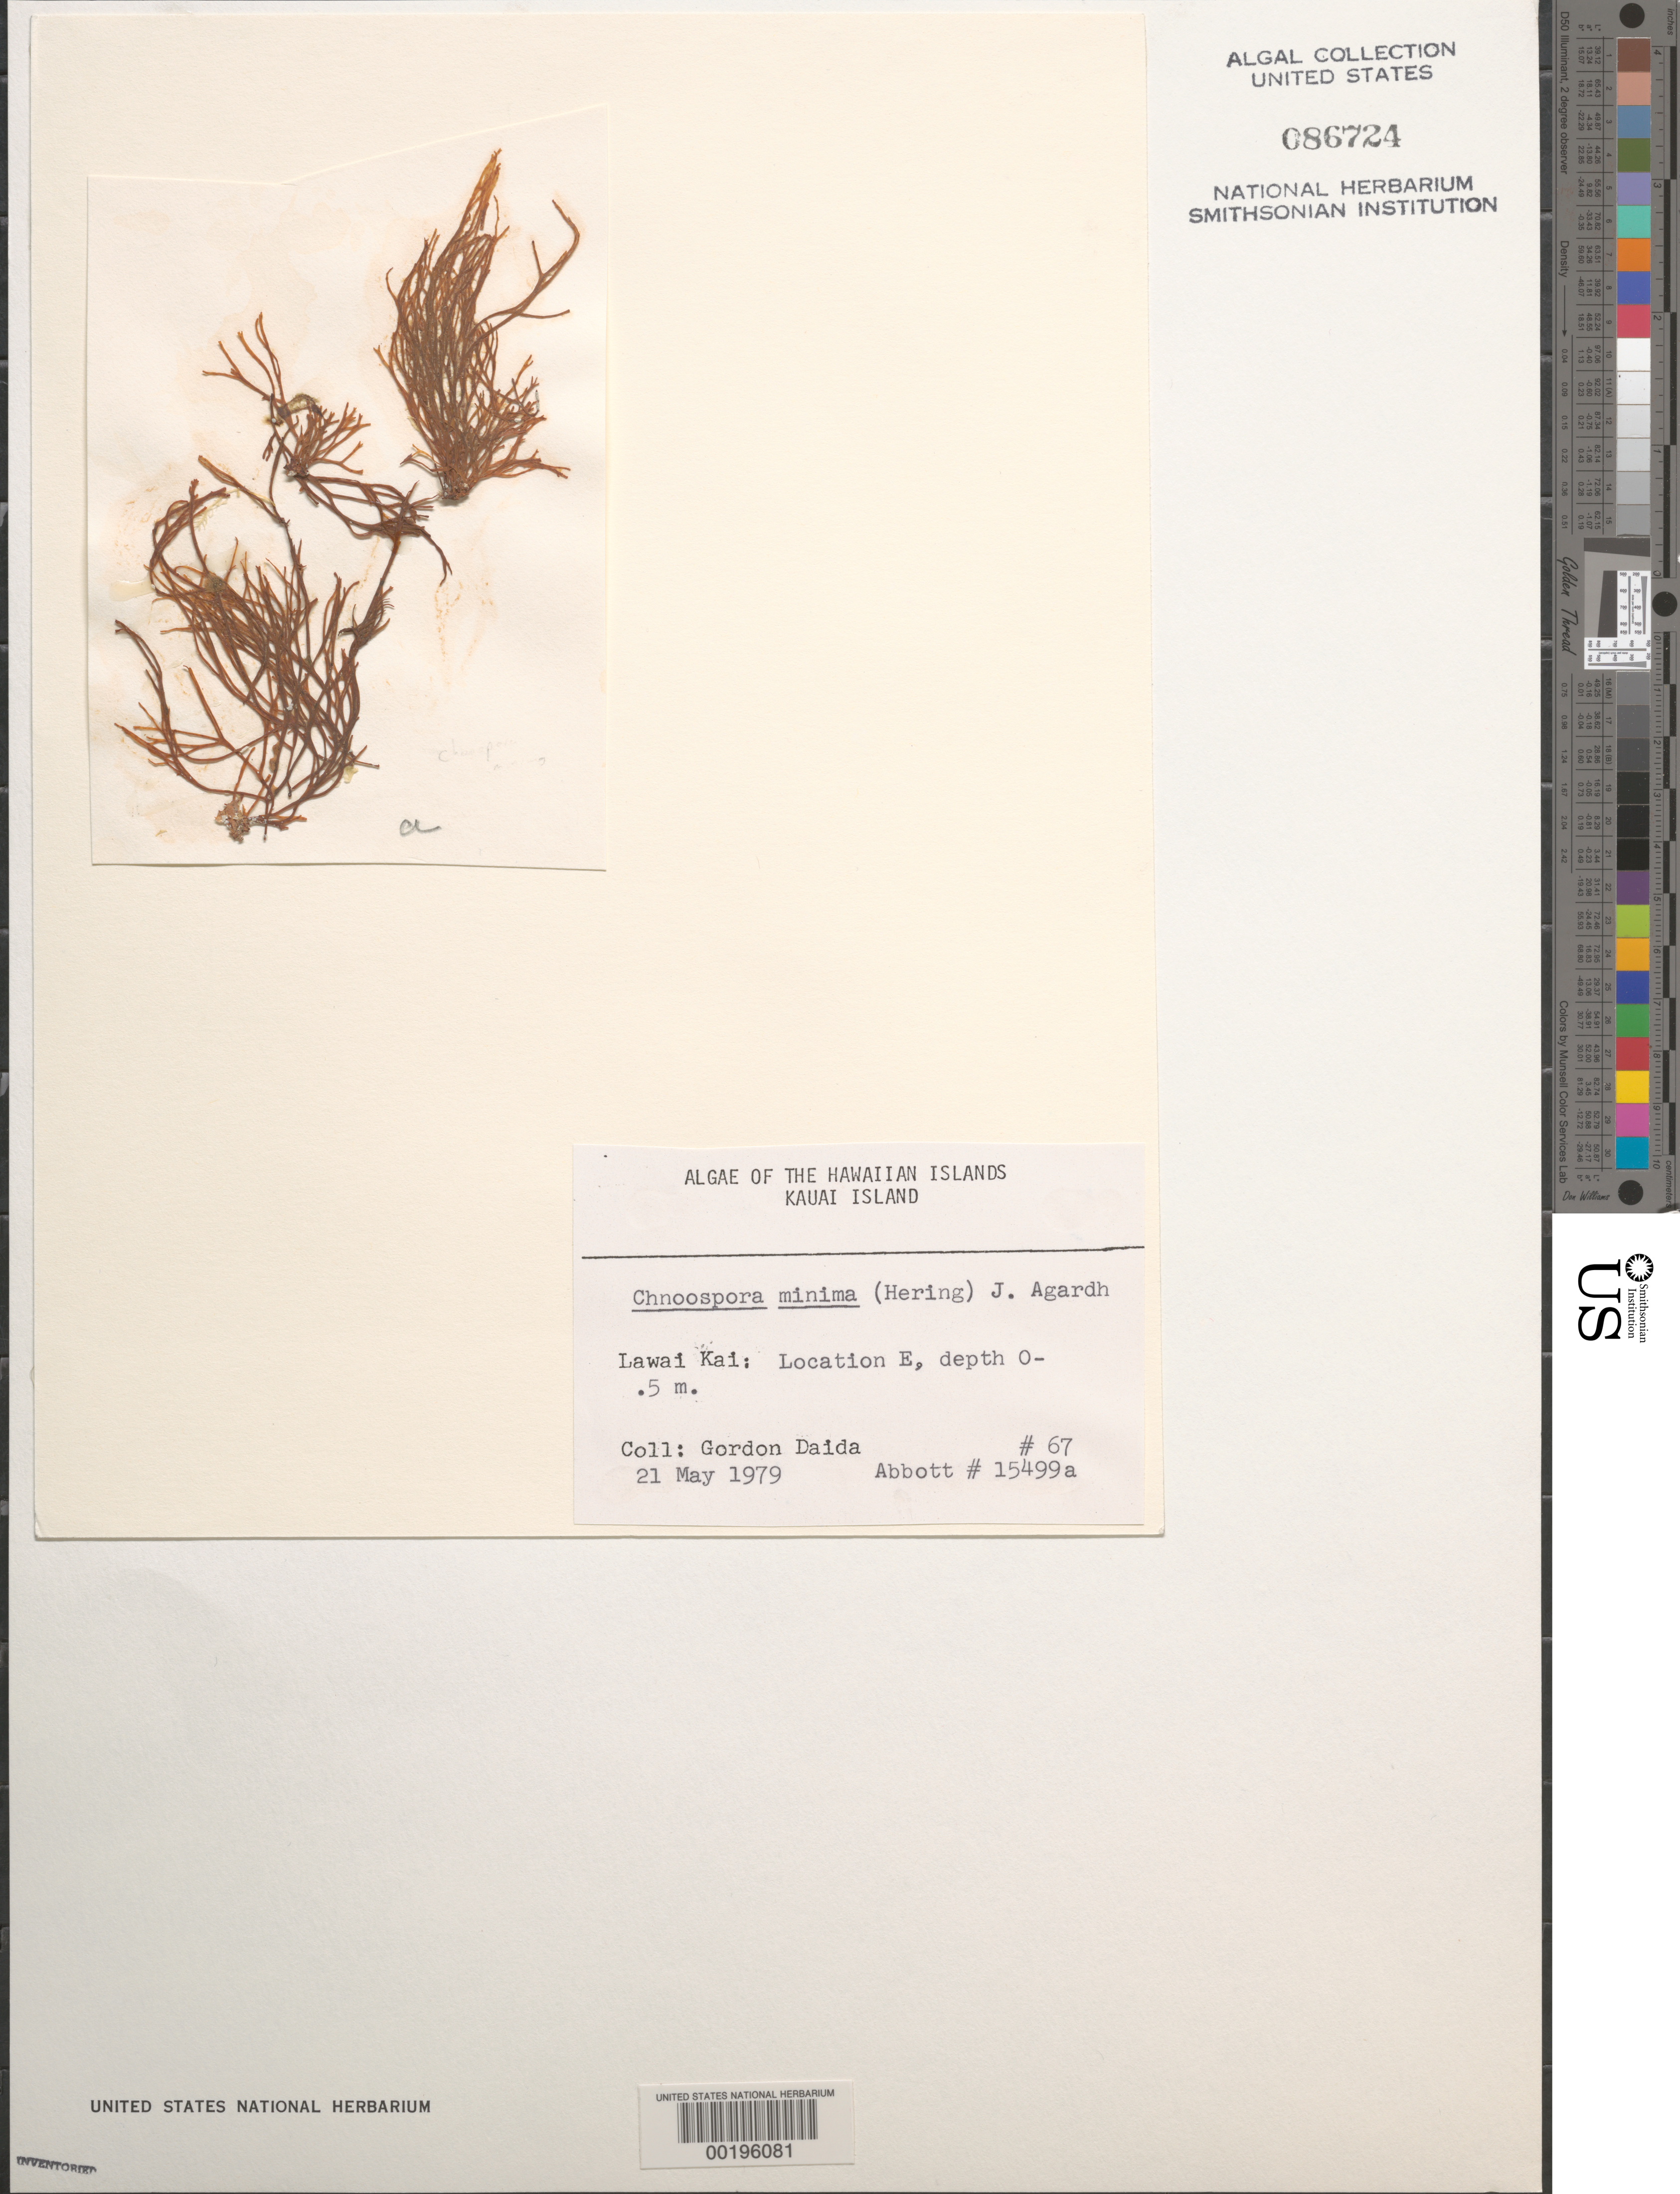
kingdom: Chromista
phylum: Ochrophyta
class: Phaeophyceae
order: Scytosiphonales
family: Scytosiphonaceae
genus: Chnoospora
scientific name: Chnoospora minima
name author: (Hering) Papenf.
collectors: G. Daida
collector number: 67 & IAA 15499A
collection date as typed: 21 May 1979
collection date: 1979-05-21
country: United States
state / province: Hawaii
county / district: Kauai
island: Kaua'i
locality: Lawai Kai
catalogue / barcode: US 86724